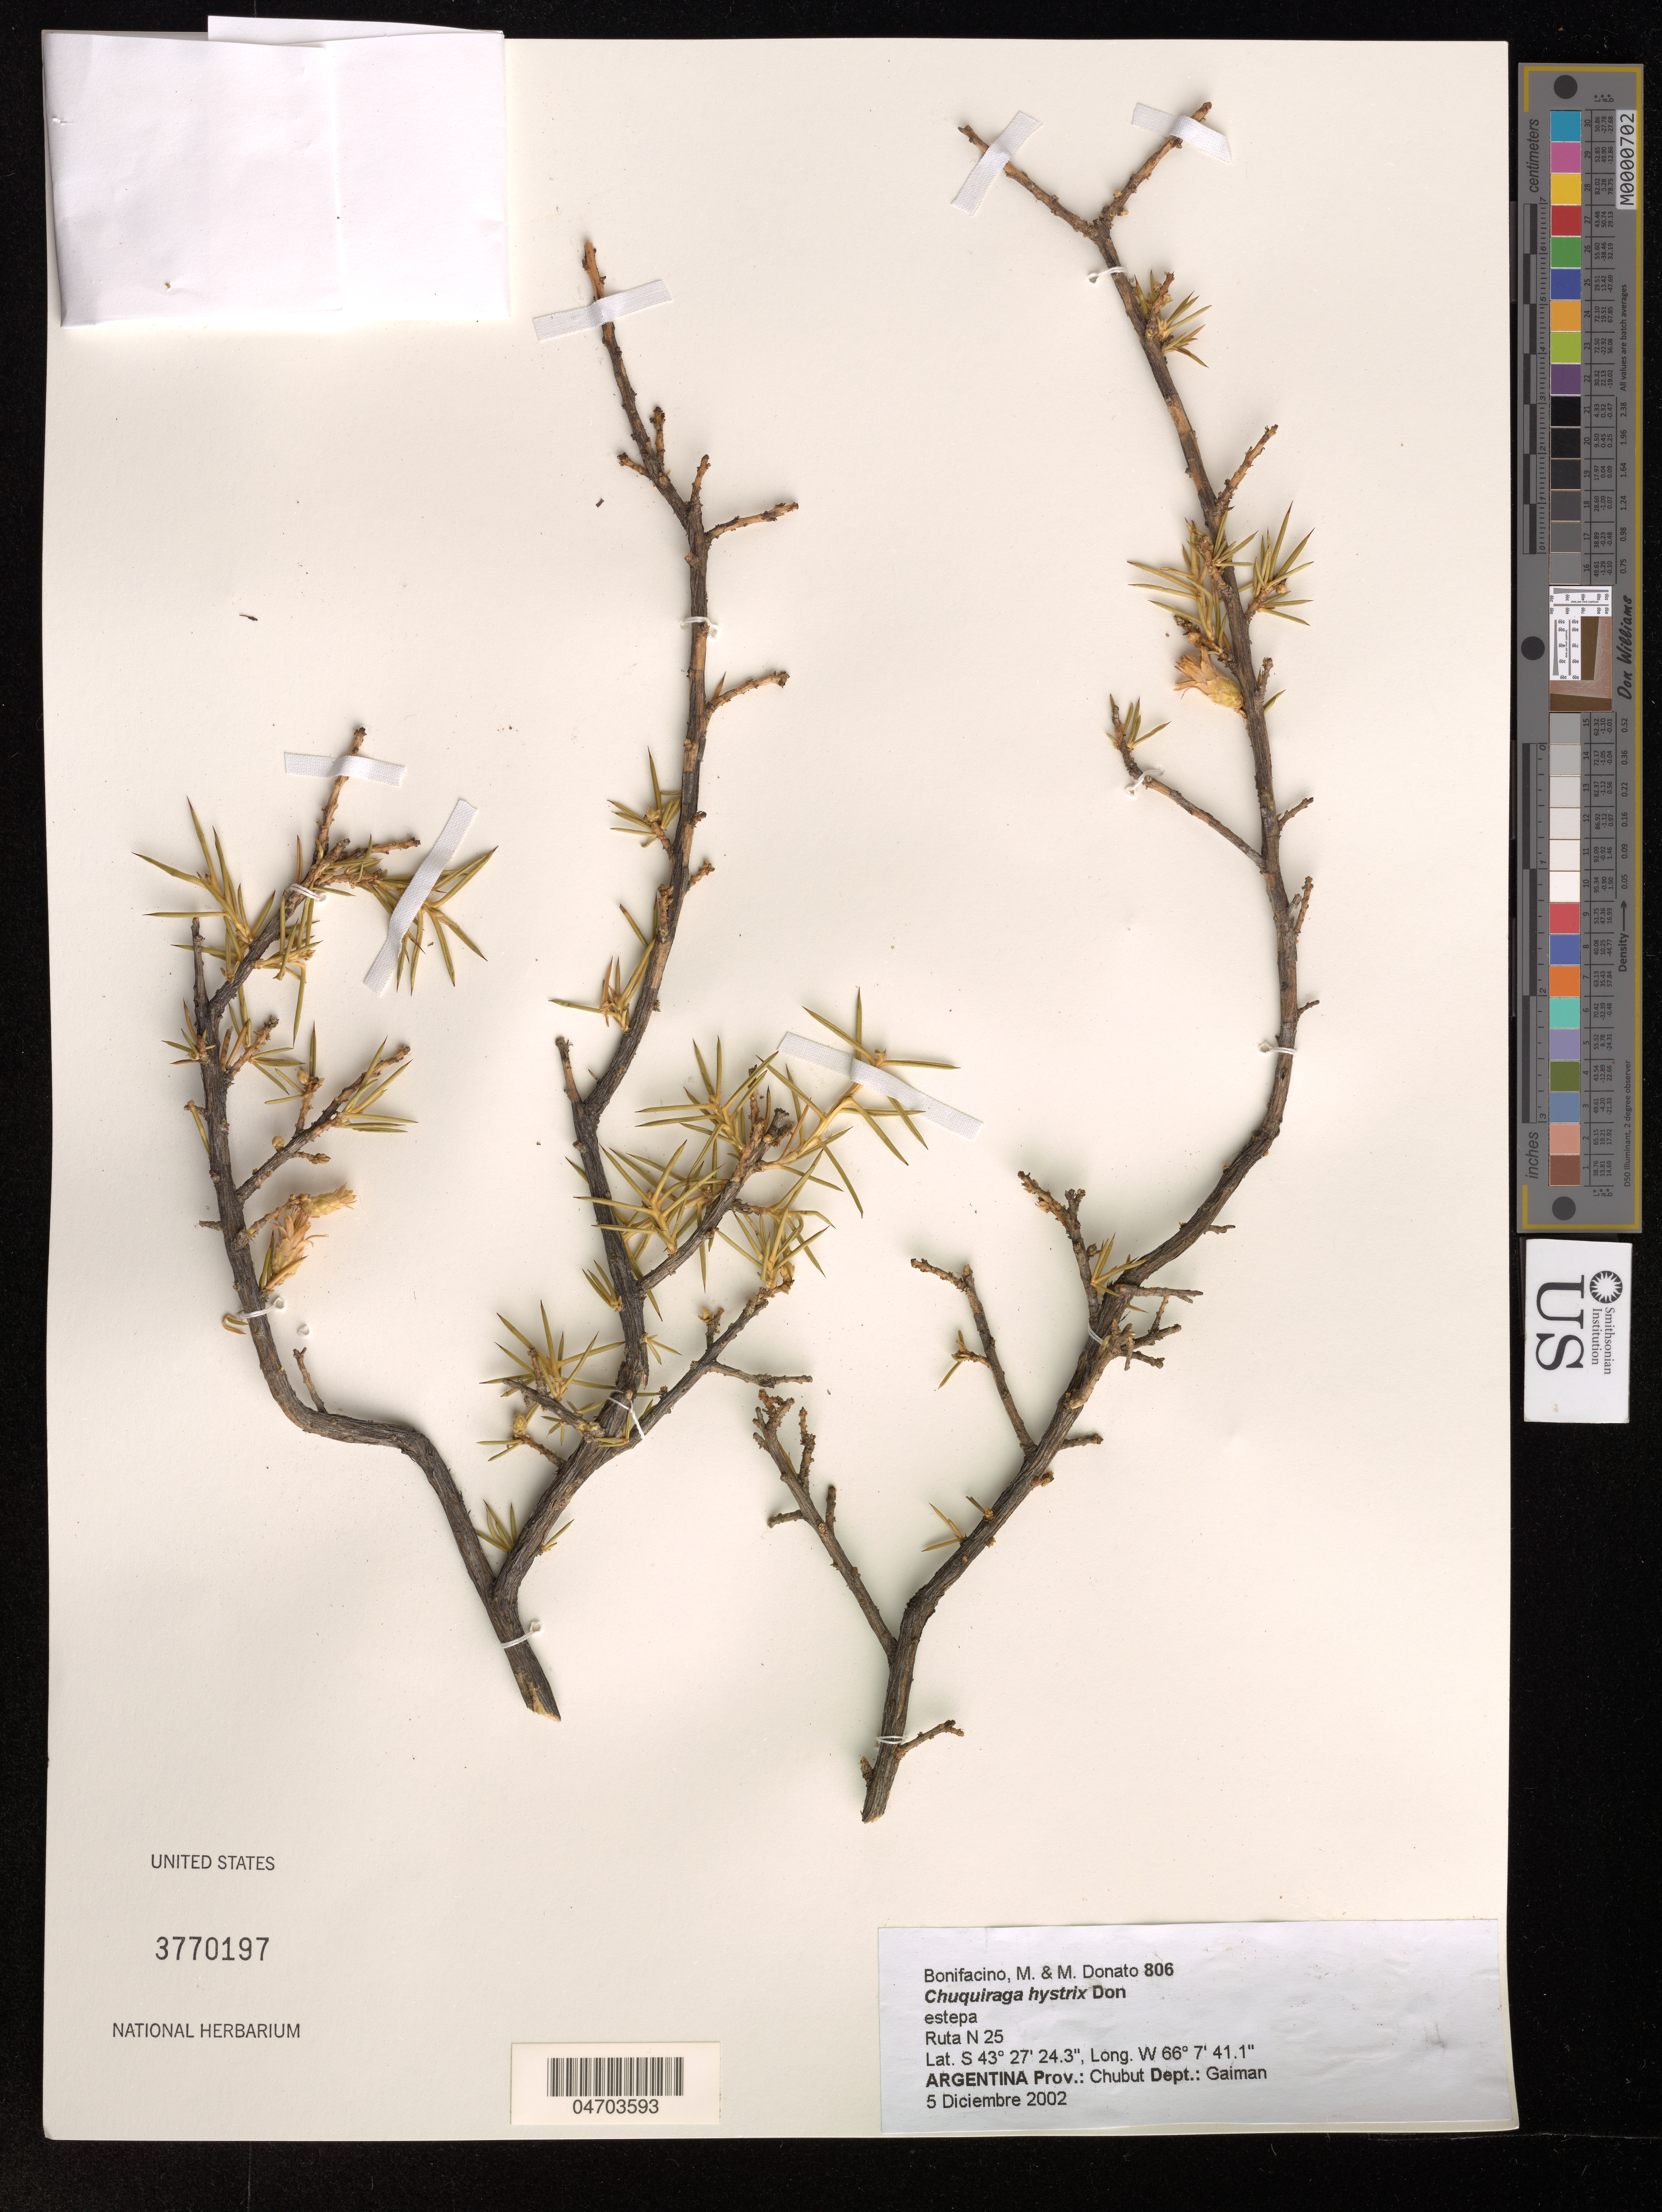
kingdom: Plantae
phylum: Tracheophyta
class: Magnoliopsida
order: Asterales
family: Asteraceae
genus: Chuquiraga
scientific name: Chuquiraga hystrix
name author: D. Don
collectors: M. Bonifacino & M. Donato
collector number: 806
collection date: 2002-12-05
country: Argentina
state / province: Chubut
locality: Ruta N 25. Dept.: Gaiman.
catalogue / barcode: US 3770197